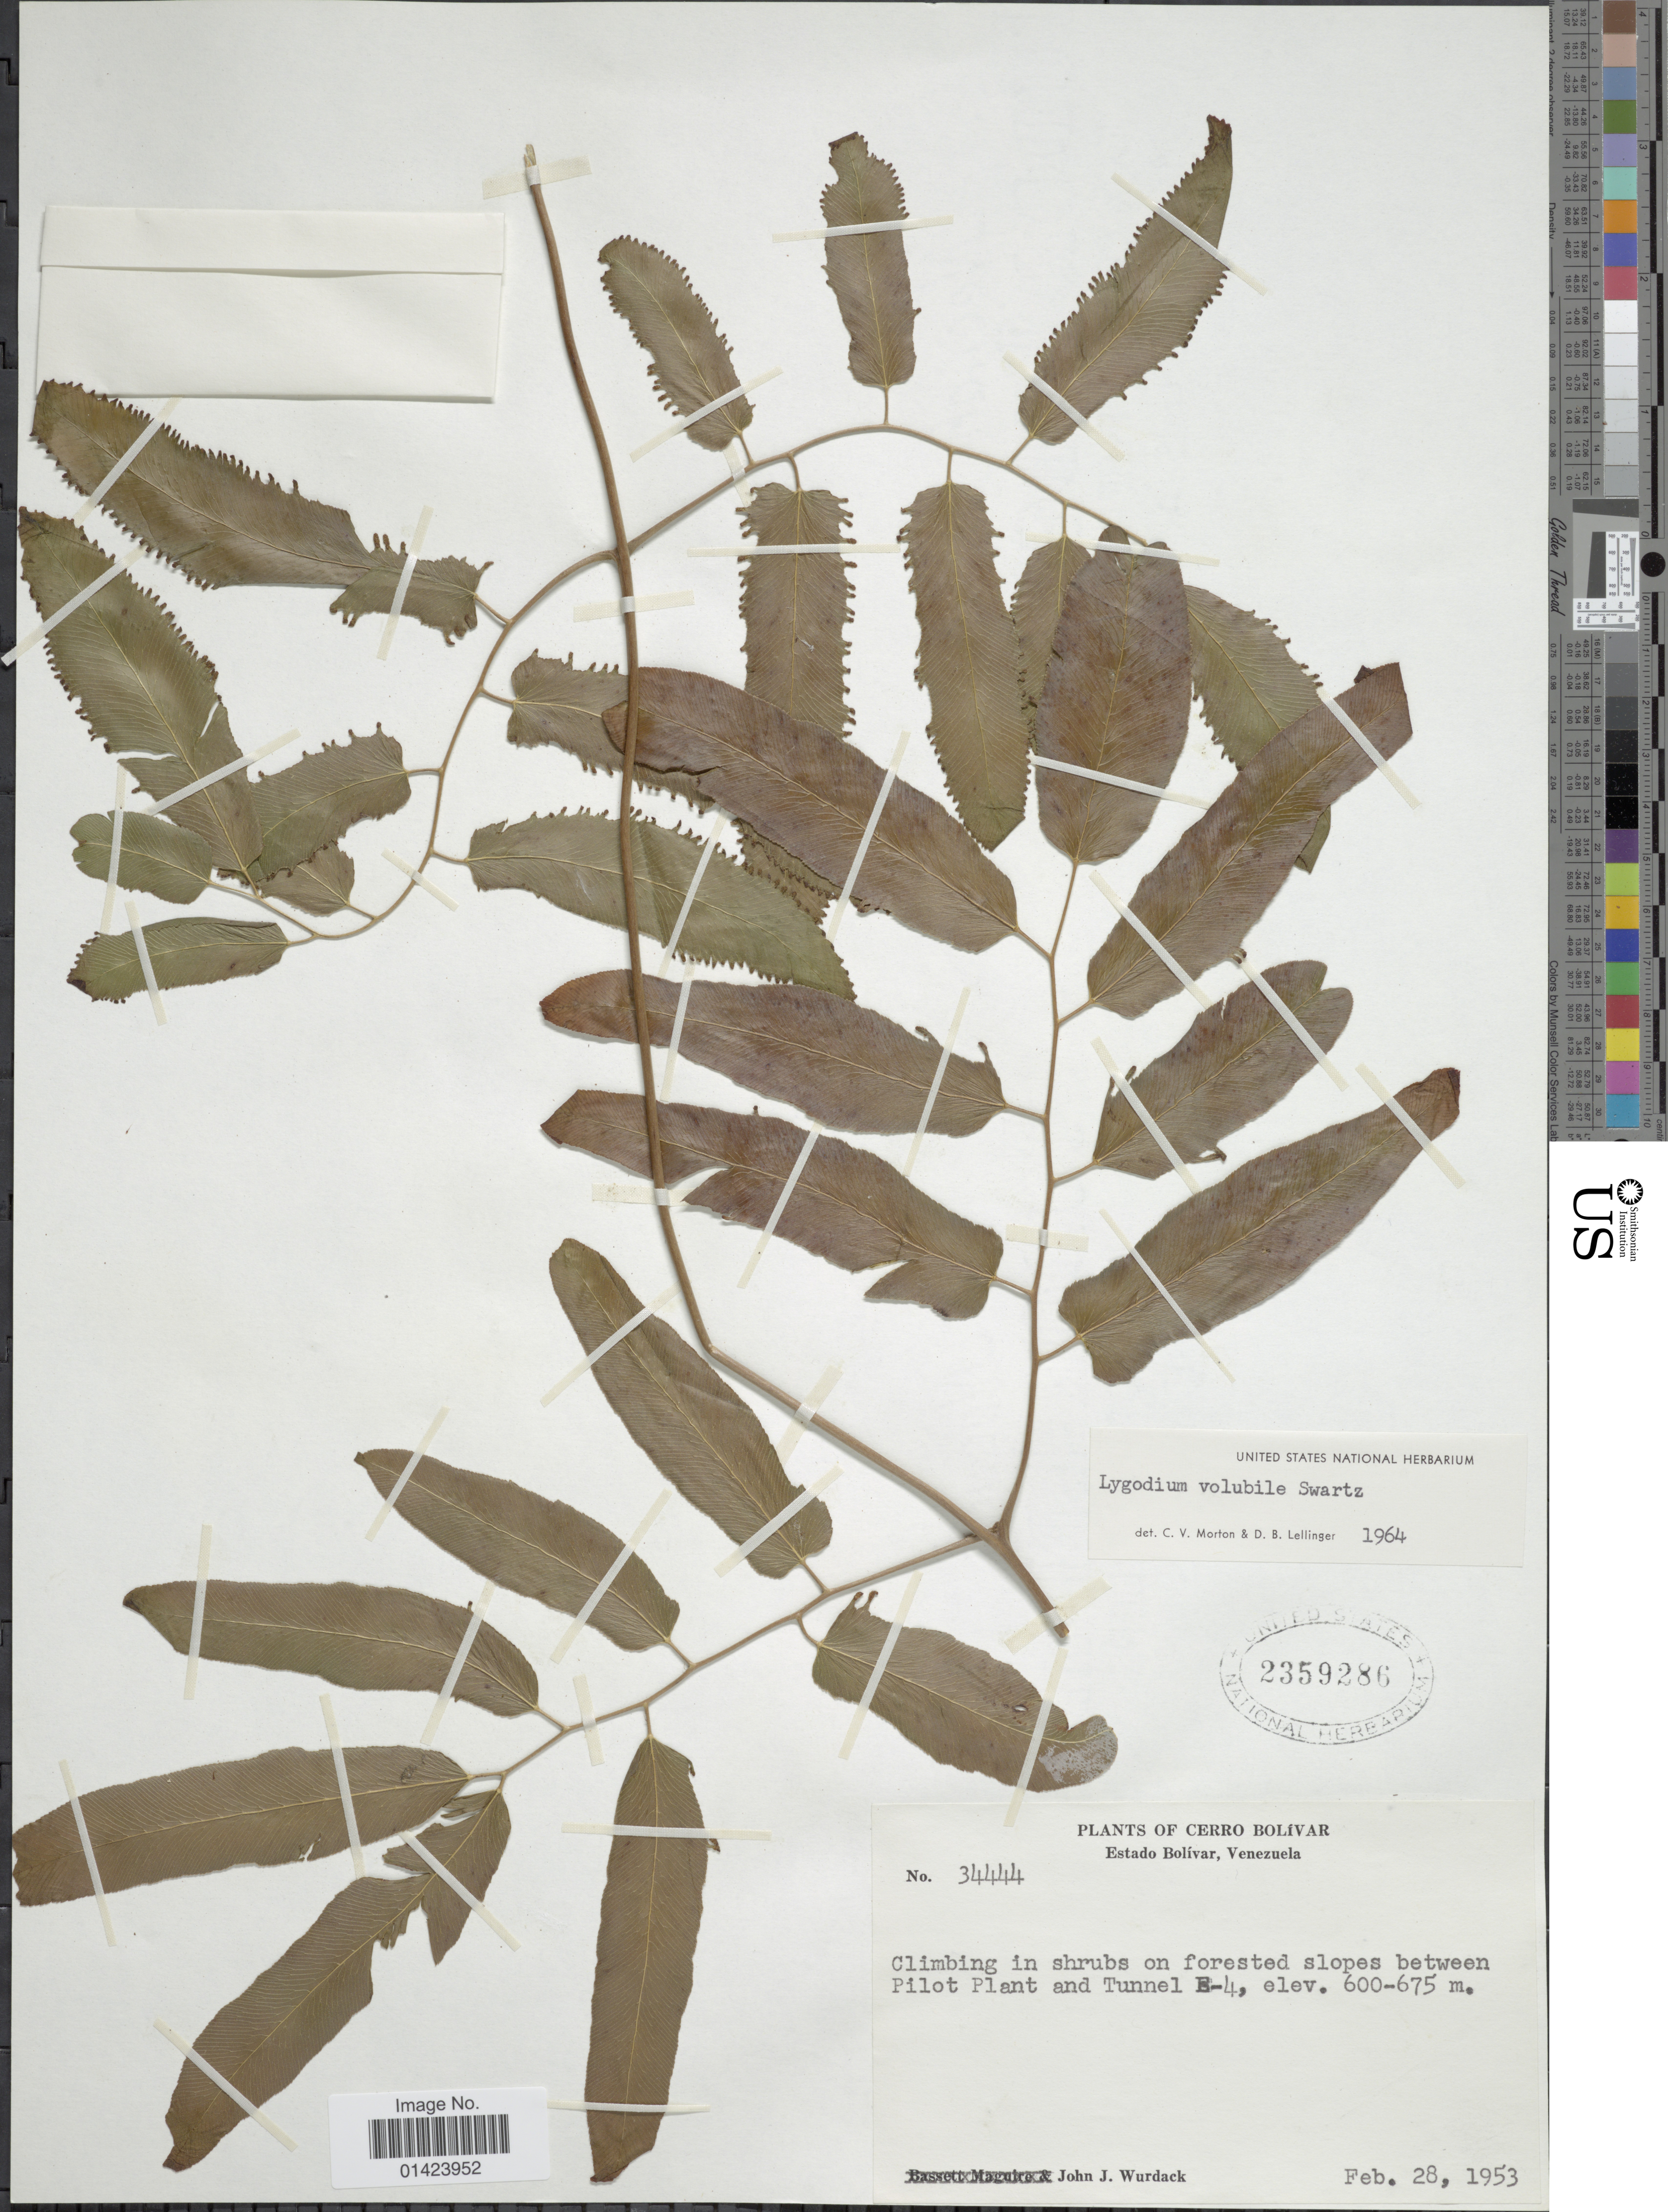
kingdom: Plantae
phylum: Tracheophyta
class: Polypodiopsida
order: Schizaeales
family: Lygodiaceae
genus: Lygodium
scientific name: Lygodium volubile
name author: Sw.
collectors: J. J. Wurdack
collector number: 34444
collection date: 1953-02-28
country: Venezuela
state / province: Bolivar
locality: Estado Bolivar, Venezuela, slopes between Pilot Plant and Tunnel E-4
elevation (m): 600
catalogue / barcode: US 2359286